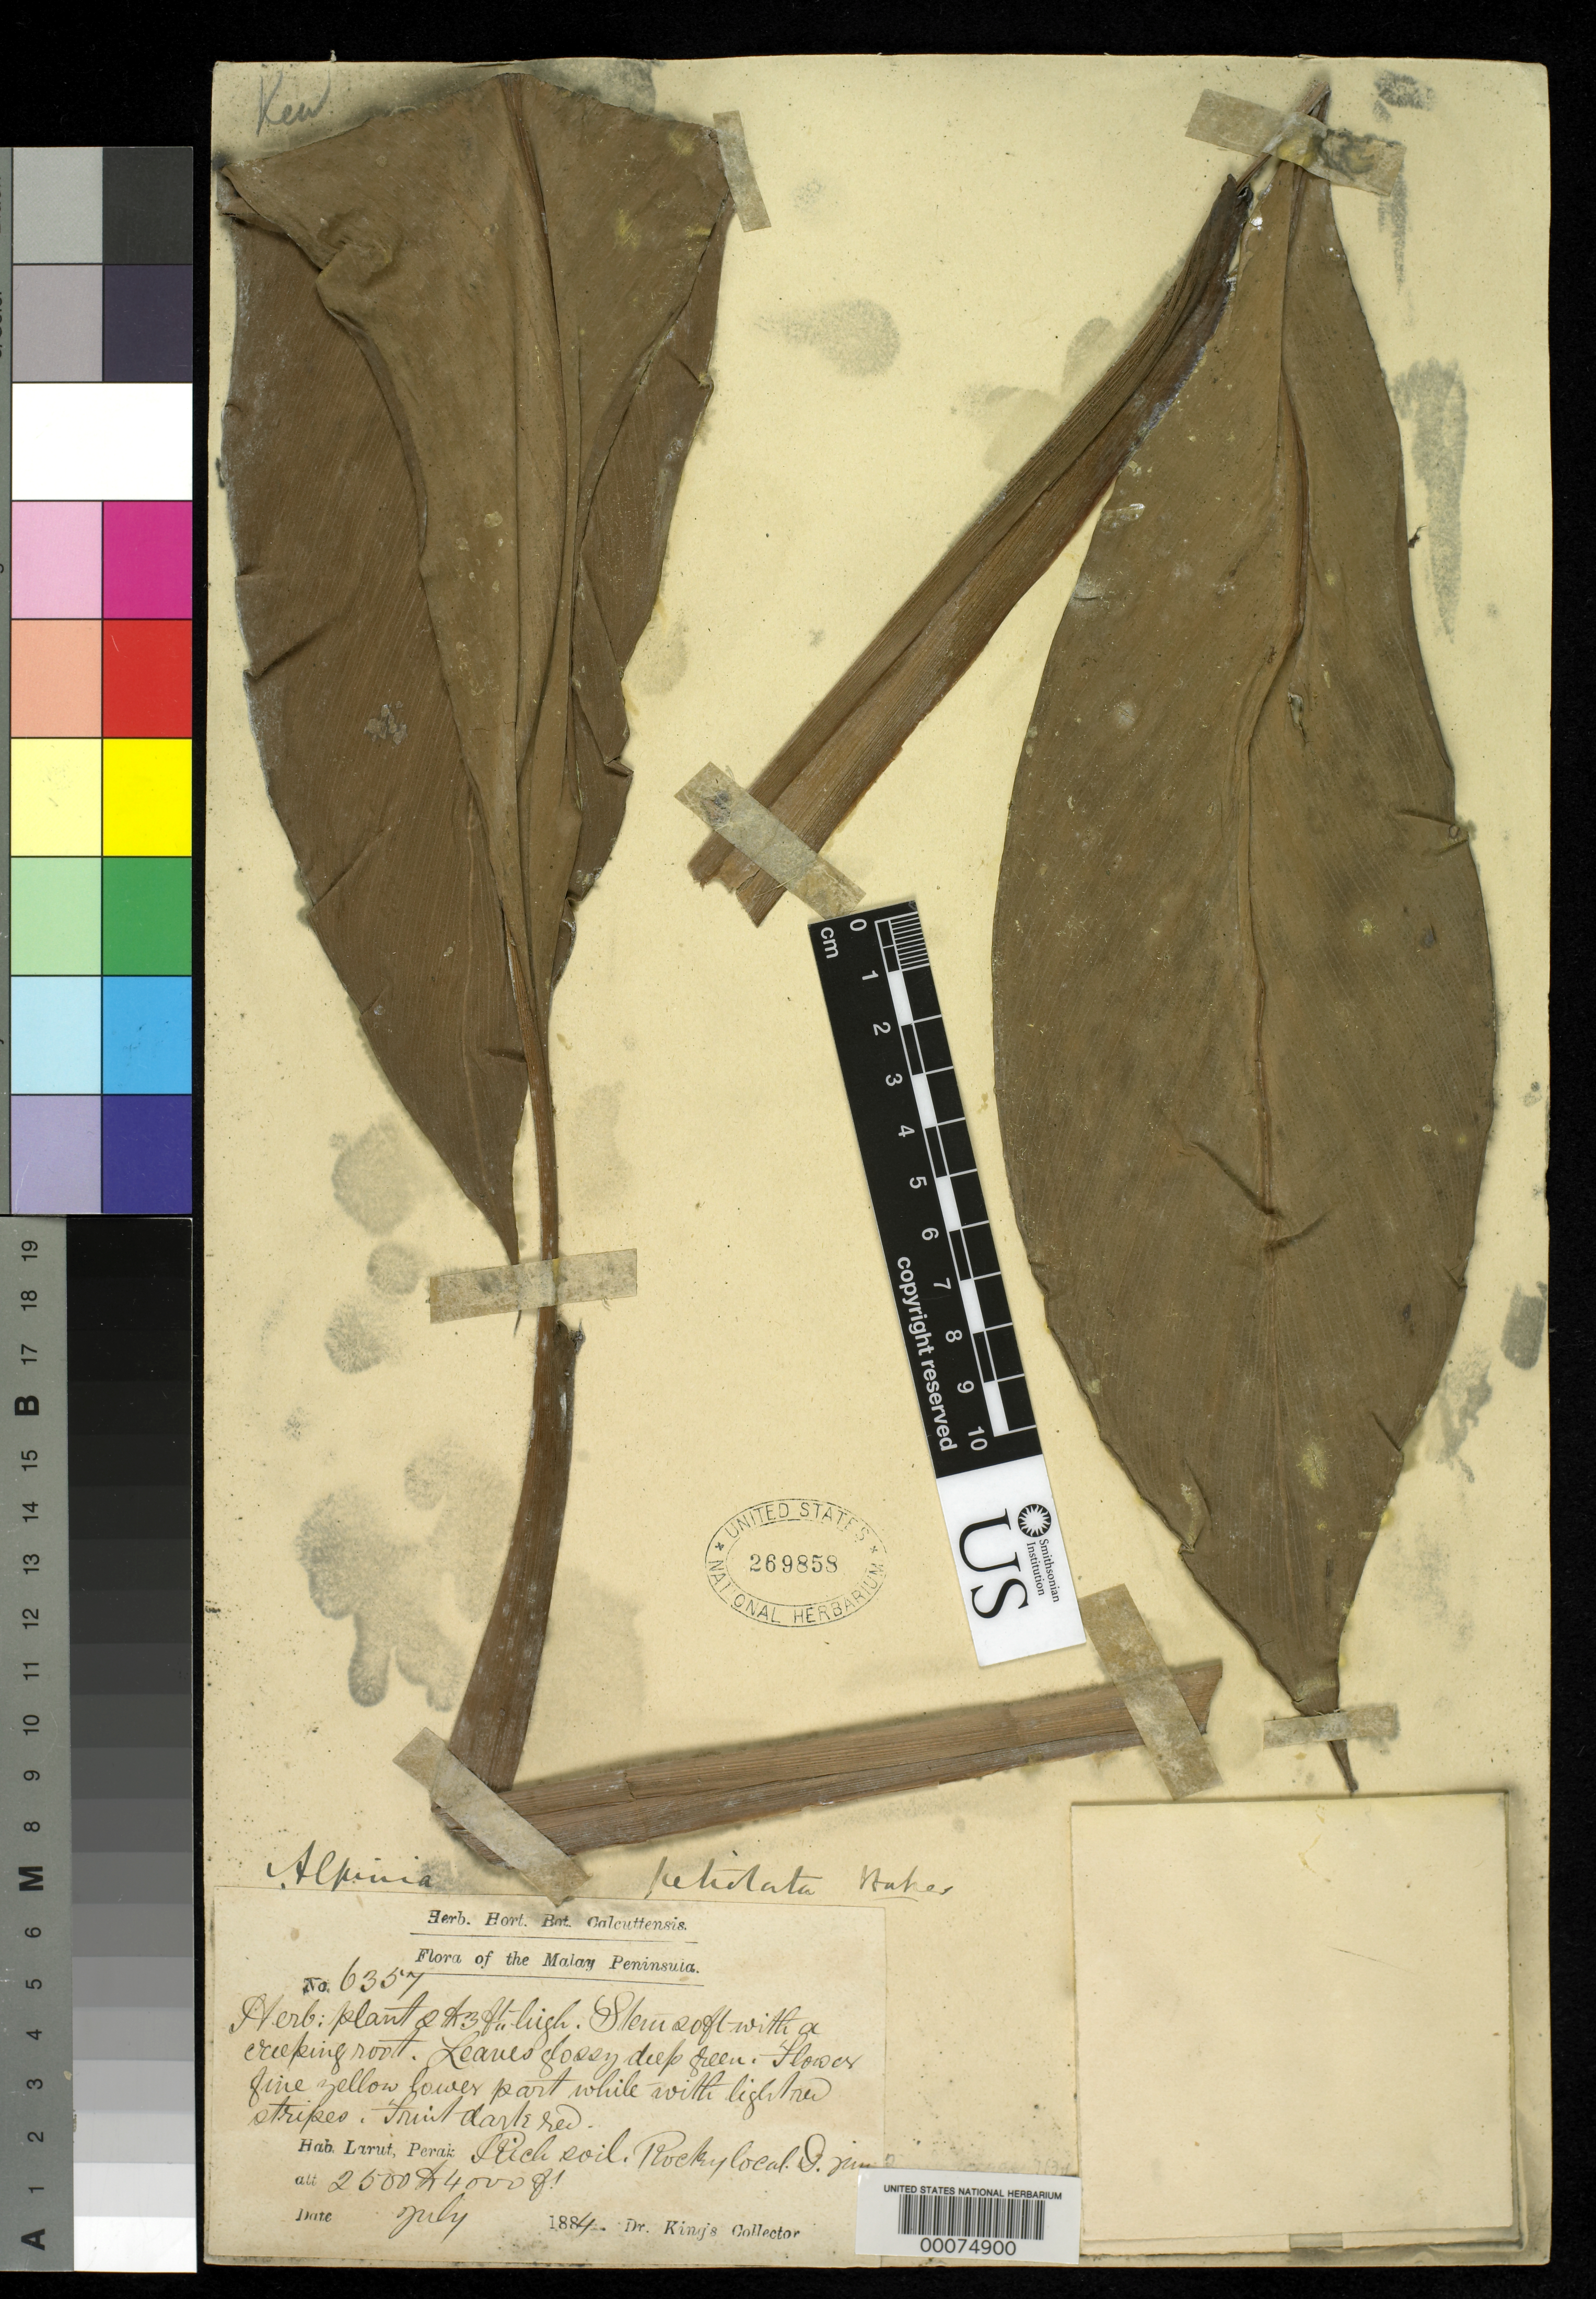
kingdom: Plantae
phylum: Tracheophyta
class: Liliopsida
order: Zingiberales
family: Zingiberaceae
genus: Alpinia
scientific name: Alpinia petiolata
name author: Baker in Hook. f.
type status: Syntype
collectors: Dr. King's collector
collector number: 6357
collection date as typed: Jul 1884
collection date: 1884-07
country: Malaysia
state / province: Perak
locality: Larut, Perak.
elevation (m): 762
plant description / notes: "Dr. King's Collector" according to label, collected by Kunstler according to protologue.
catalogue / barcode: US 269858